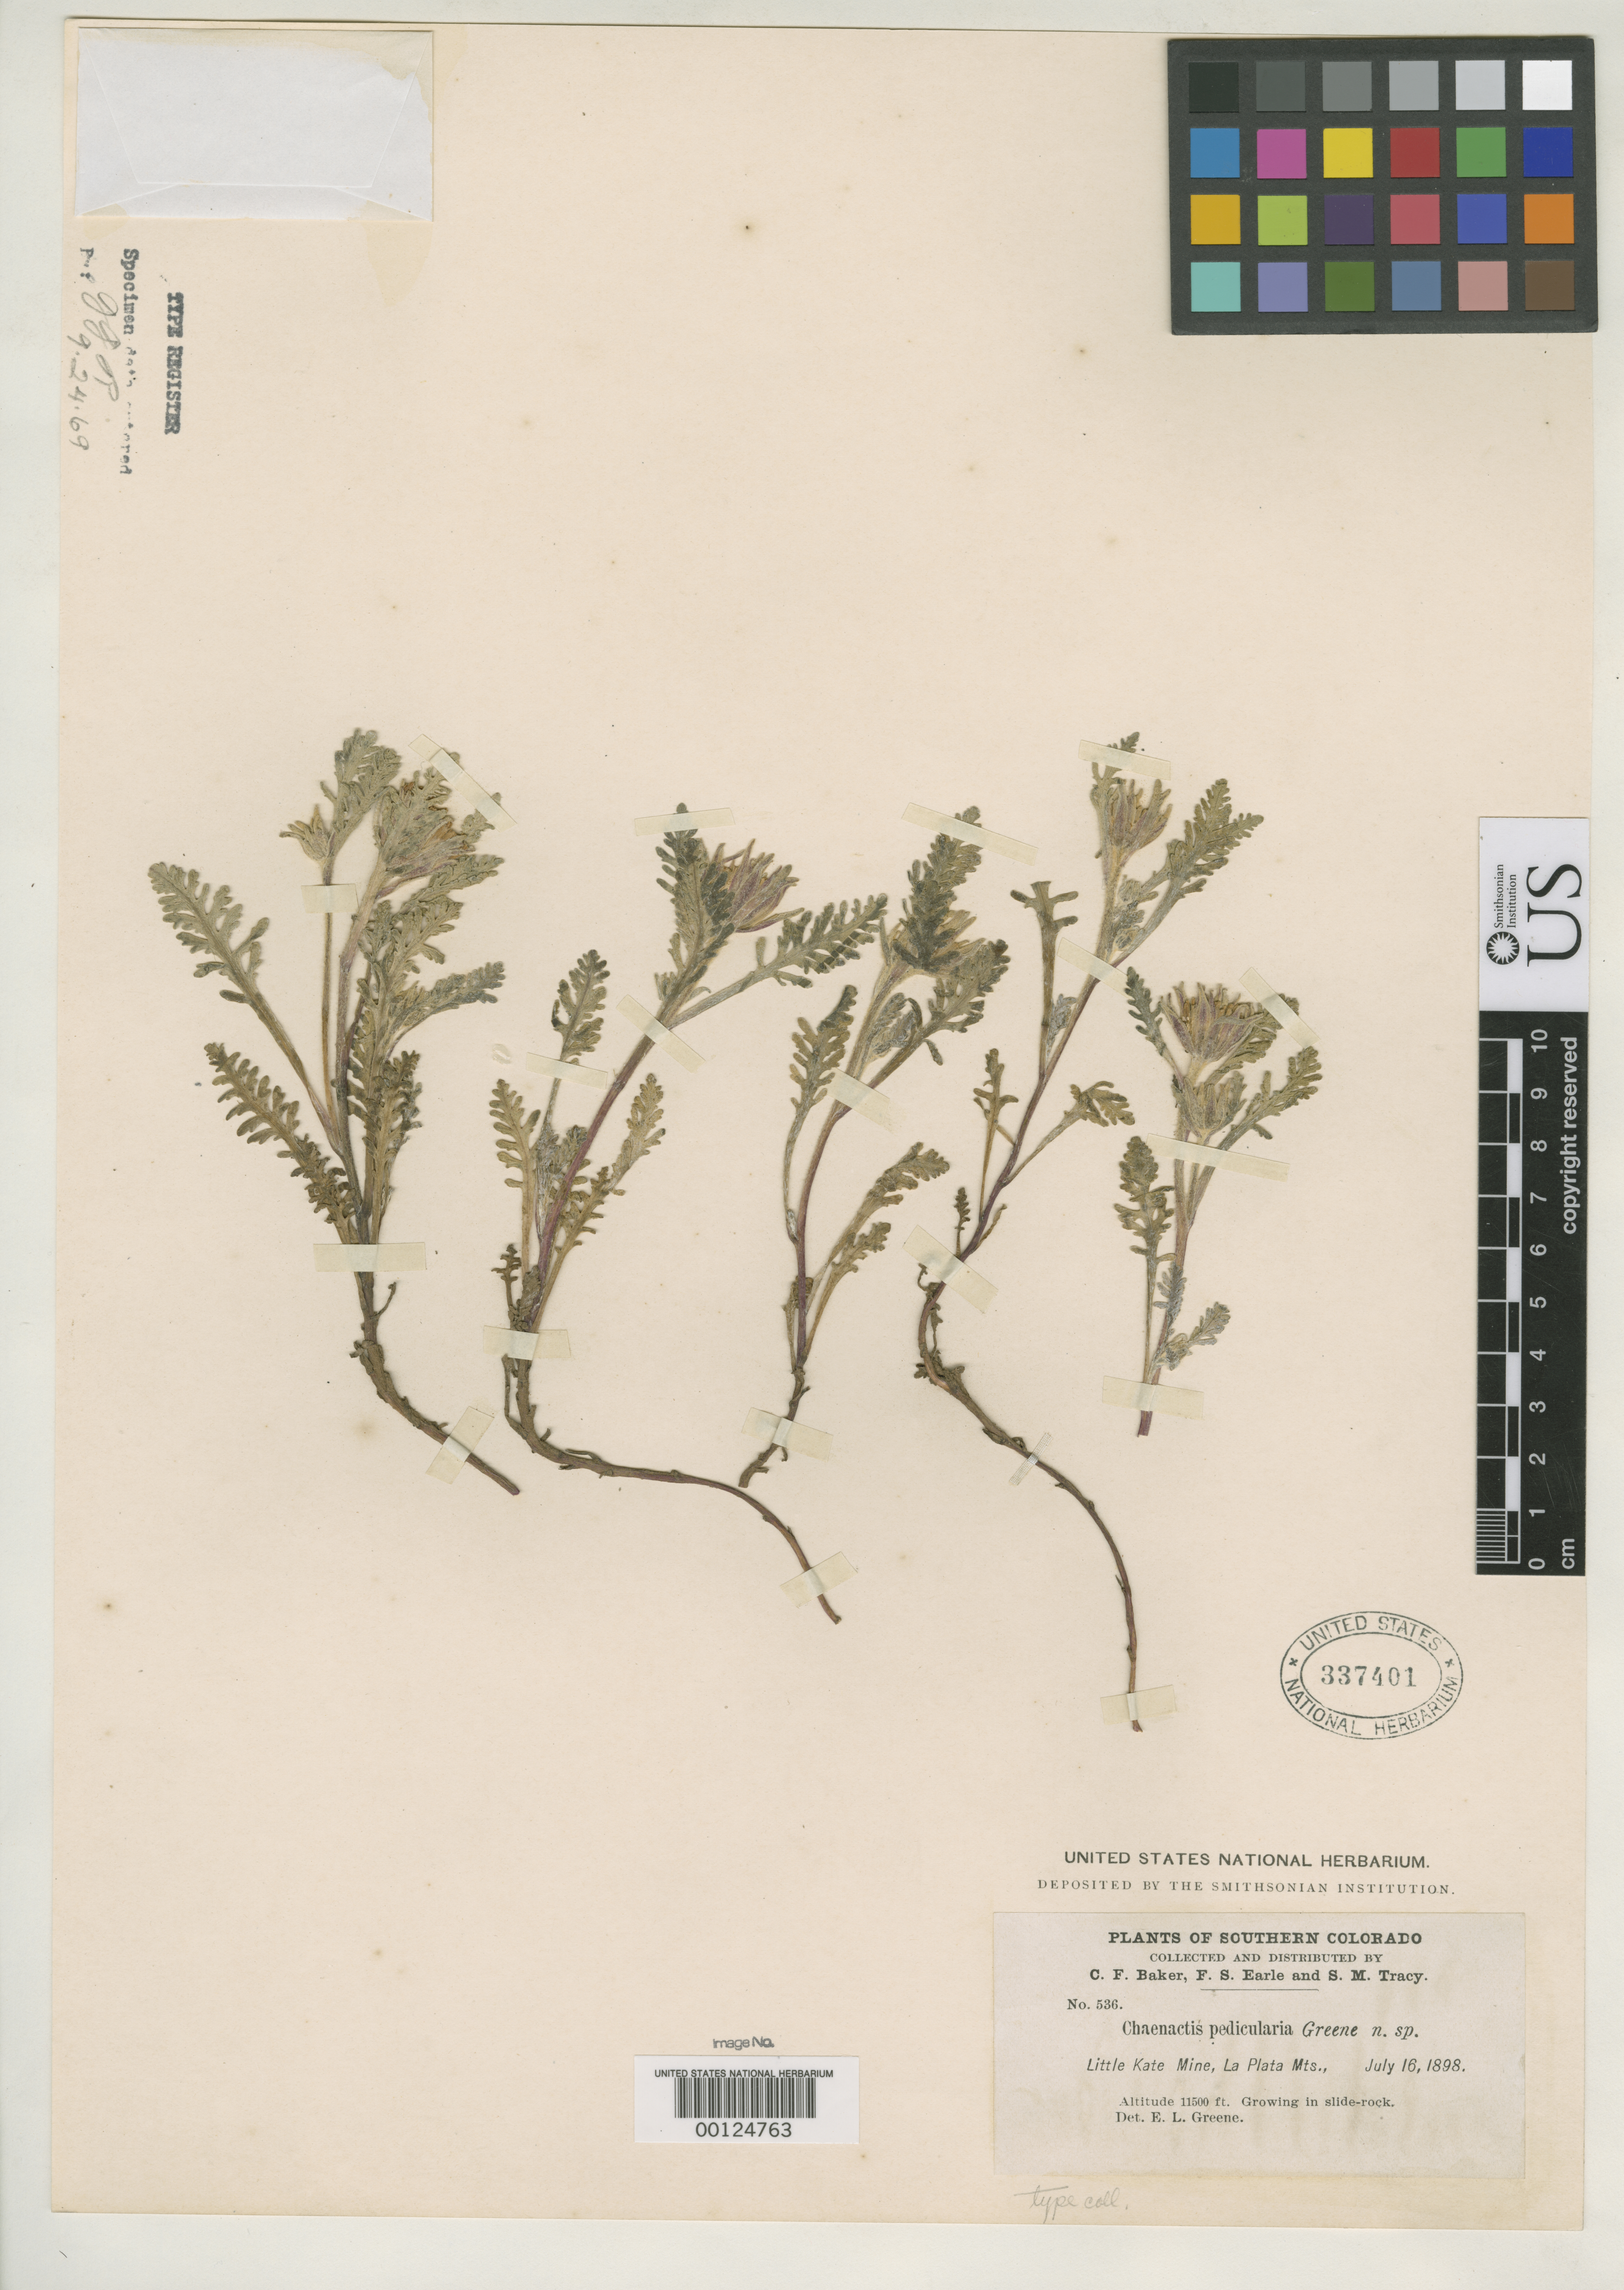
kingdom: Plantae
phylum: Tracheophyta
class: Magnoliopsida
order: Asterales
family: Asteraceae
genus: Chaenactis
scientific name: Chaenactis pedicularia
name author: Greene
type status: Isotype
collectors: C. F. Baker, F. Tracy & S. M. Tracy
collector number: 536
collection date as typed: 16 Jul 1898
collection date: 1898-07-16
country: United States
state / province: Colorado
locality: La Plata.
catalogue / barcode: US 337401